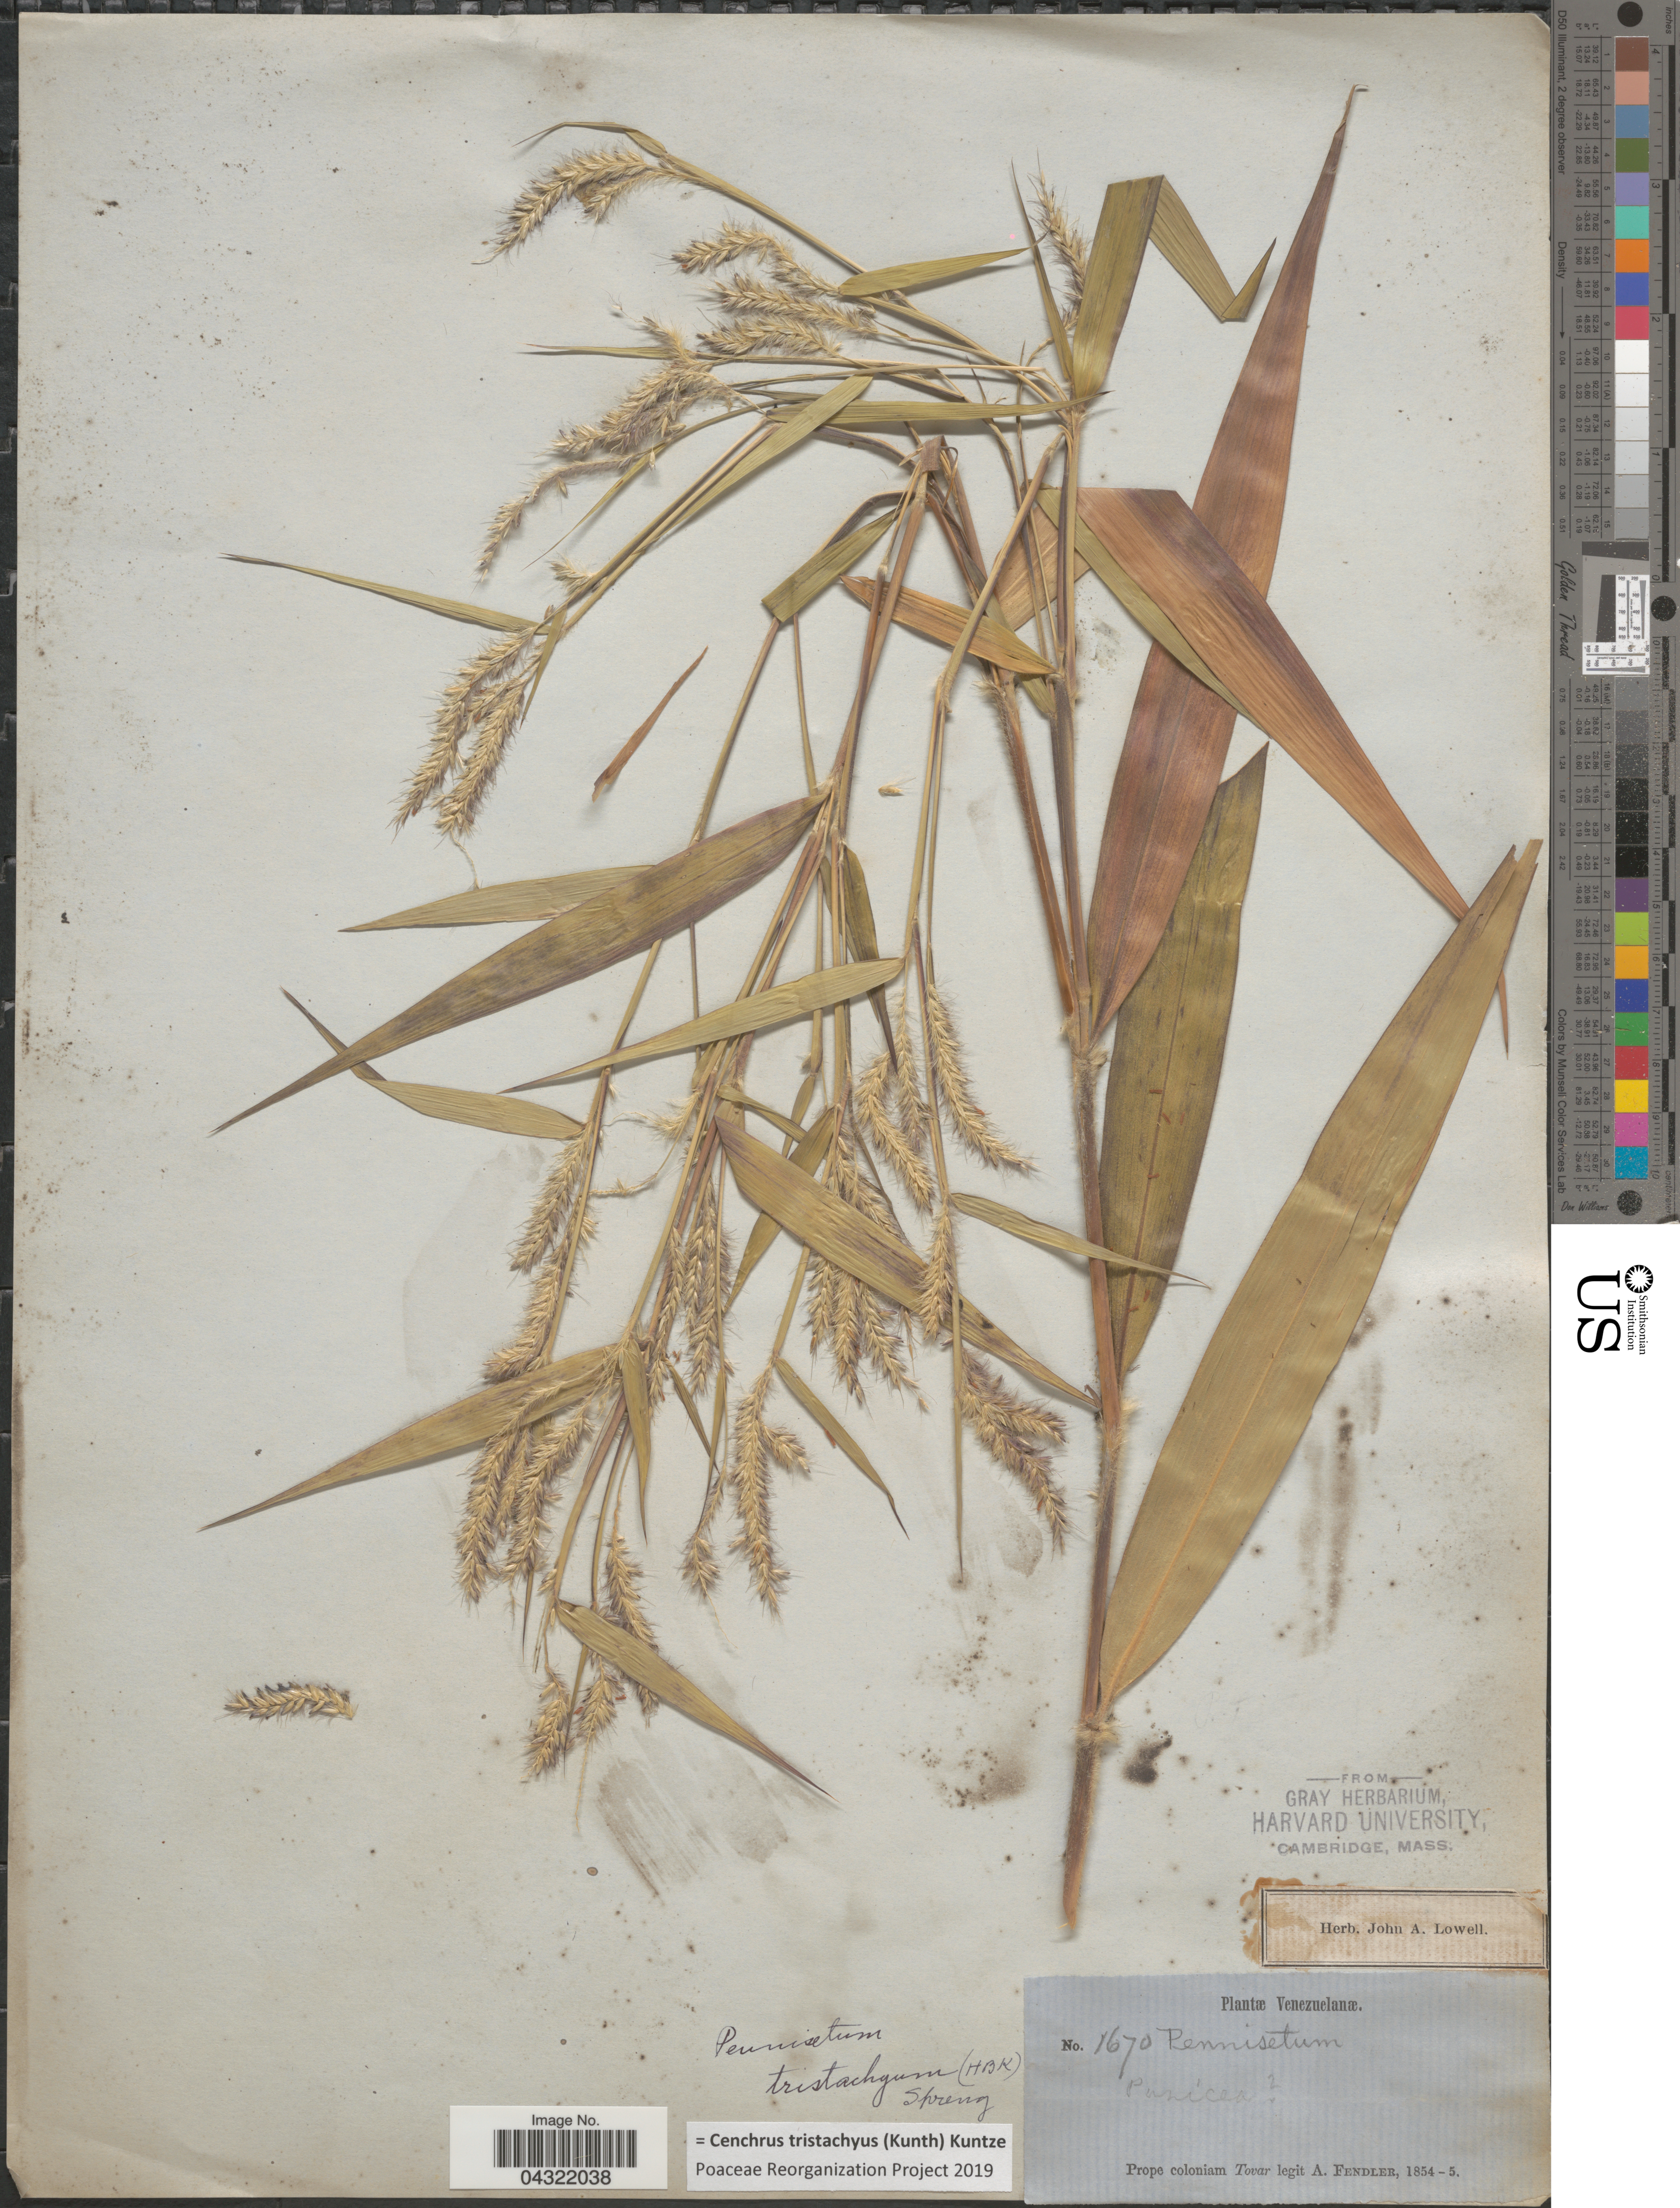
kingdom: Plantae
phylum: Tracheophyta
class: Liliopsida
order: Poales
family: Poaceae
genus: Cenchrus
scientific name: Cenchrus tristachyus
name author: (Kunth) Kuntze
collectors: A. Fendler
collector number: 1670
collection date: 1854/1855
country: Venezuela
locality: Prope coloniam Tovar.